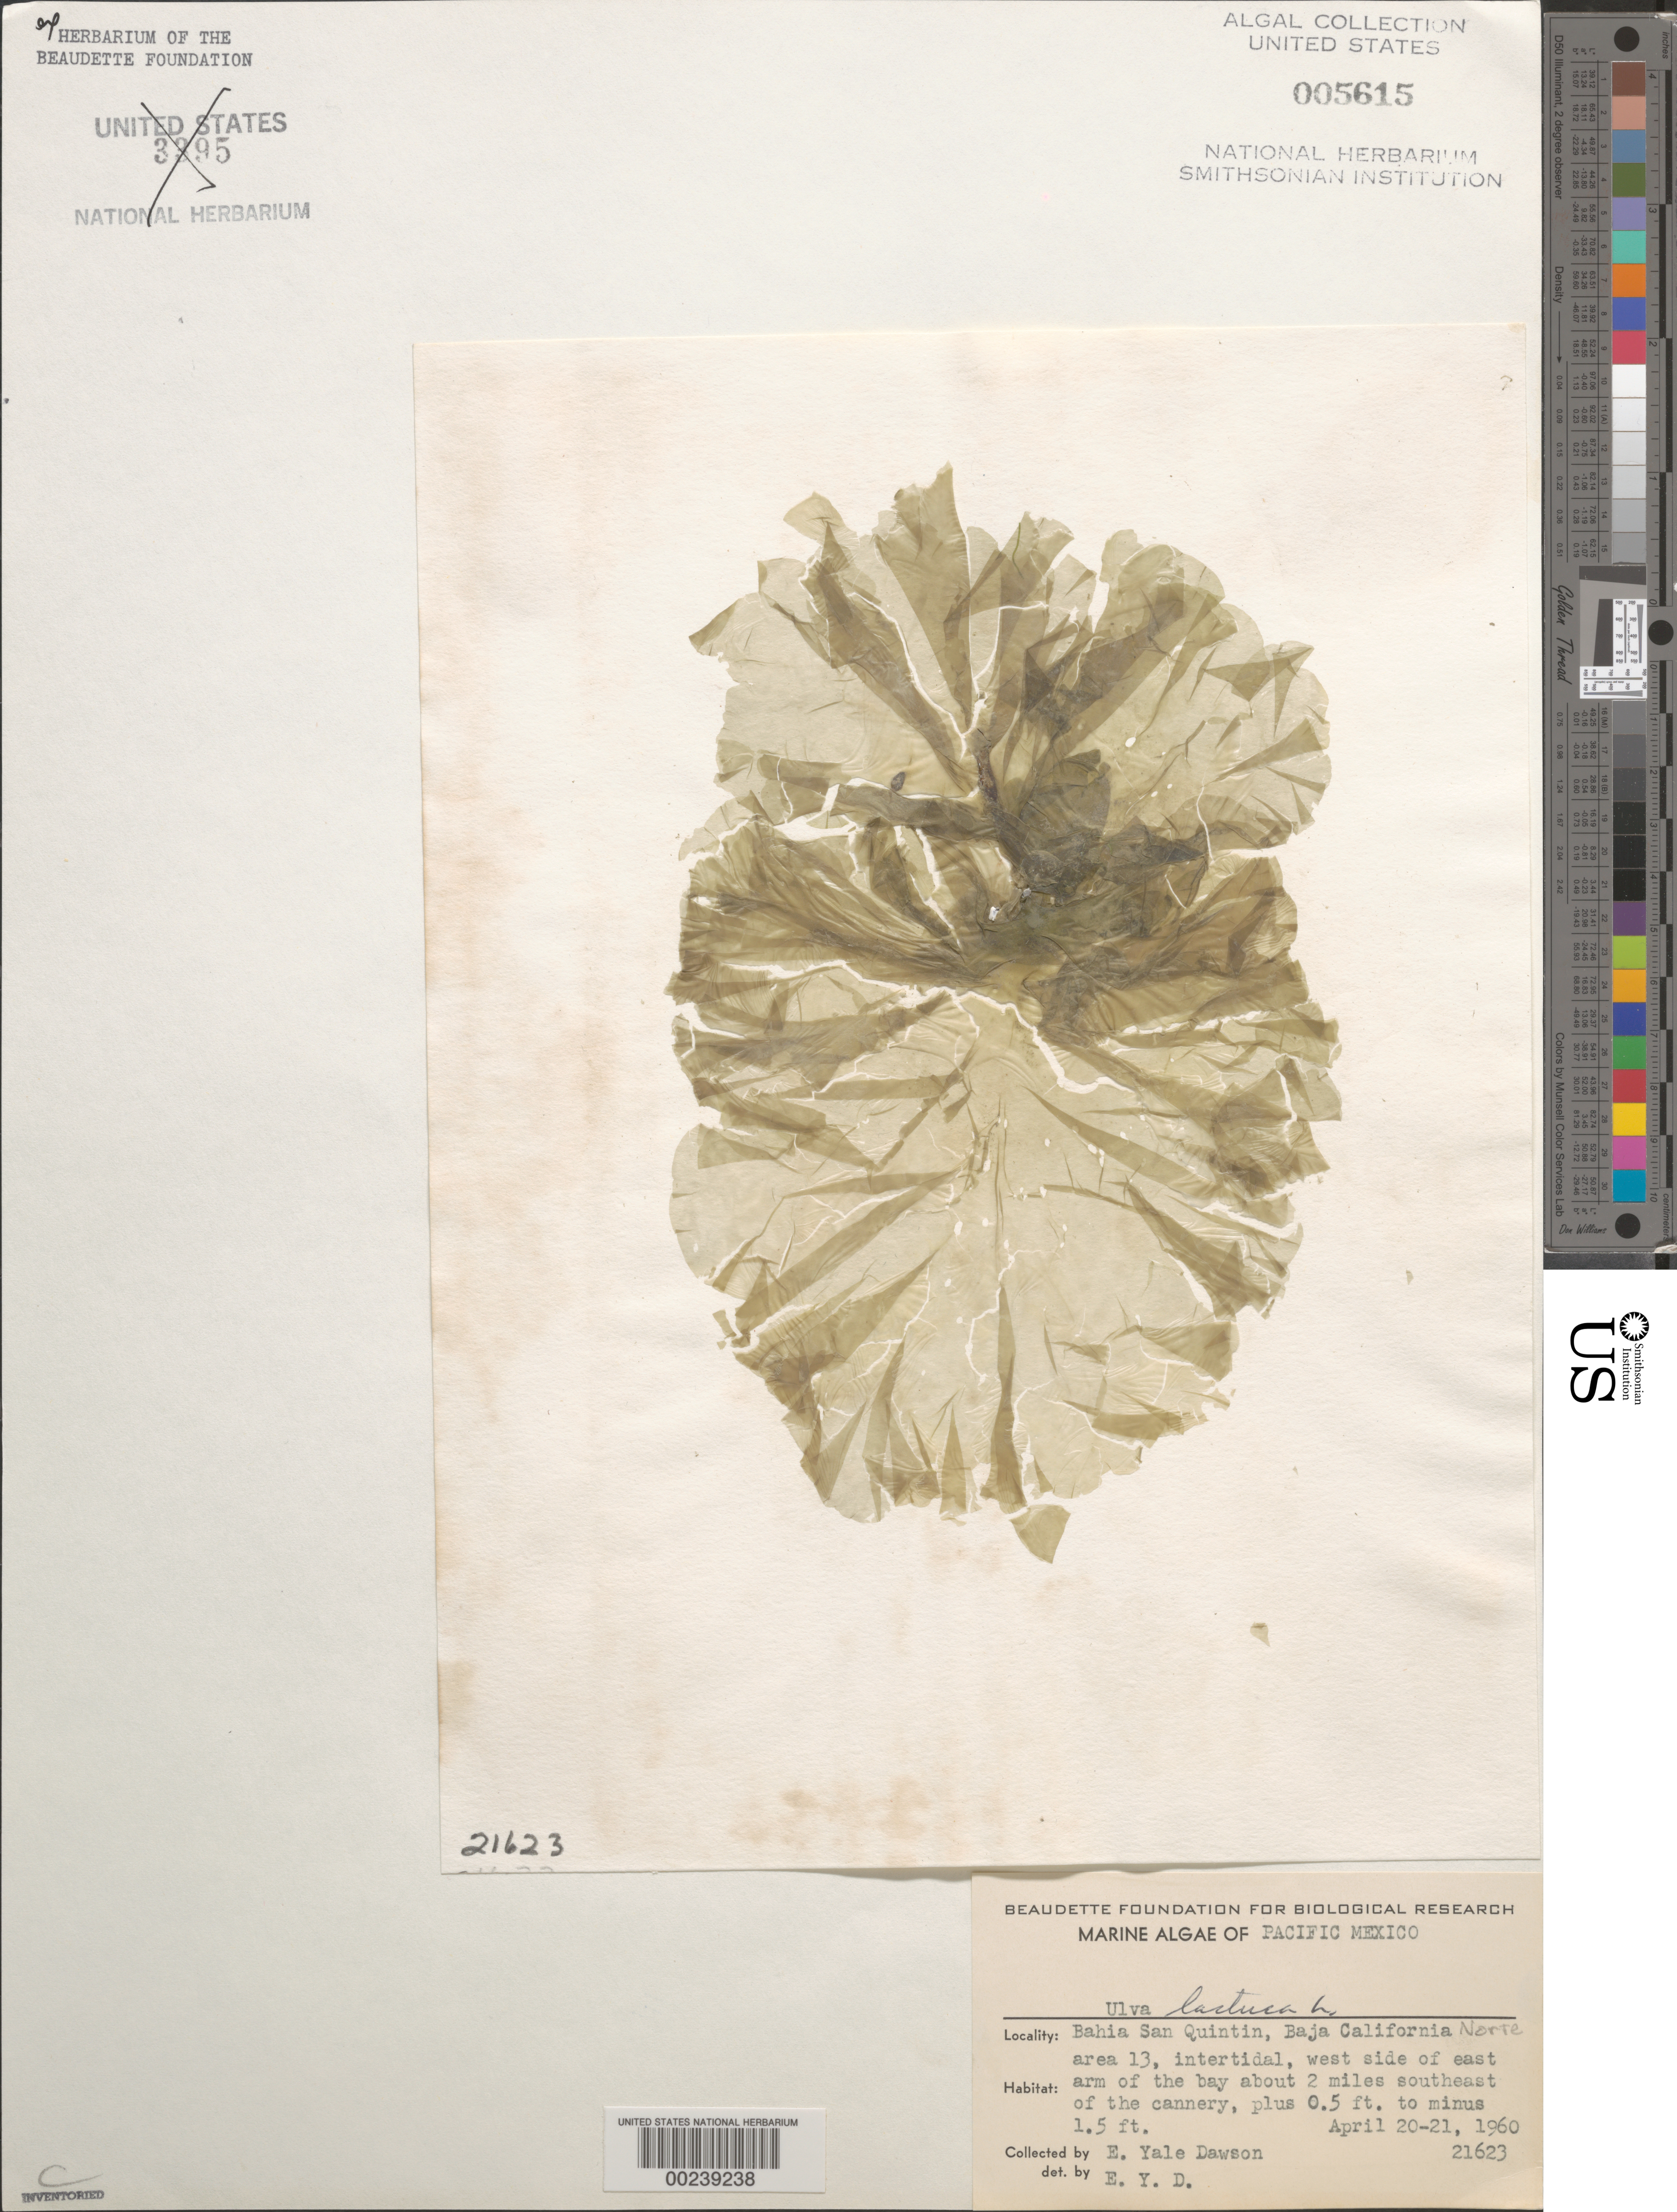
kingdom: Plantae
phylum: Chlorophyta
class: Ulvophyceae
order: Ulvales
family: Ulvaceae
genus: Ulva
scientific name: Ulva lactuca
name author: L.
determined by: Dawson, E. Y.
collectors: E. Y. Dawson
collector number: EYD 21623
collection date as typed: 20 Apr 1960 TO 21 Apr 1960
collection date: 1960-04-20/1960-04-21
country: Mexico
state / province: Baja California Norte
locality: Bahia San Quintin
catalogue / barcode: US 5615